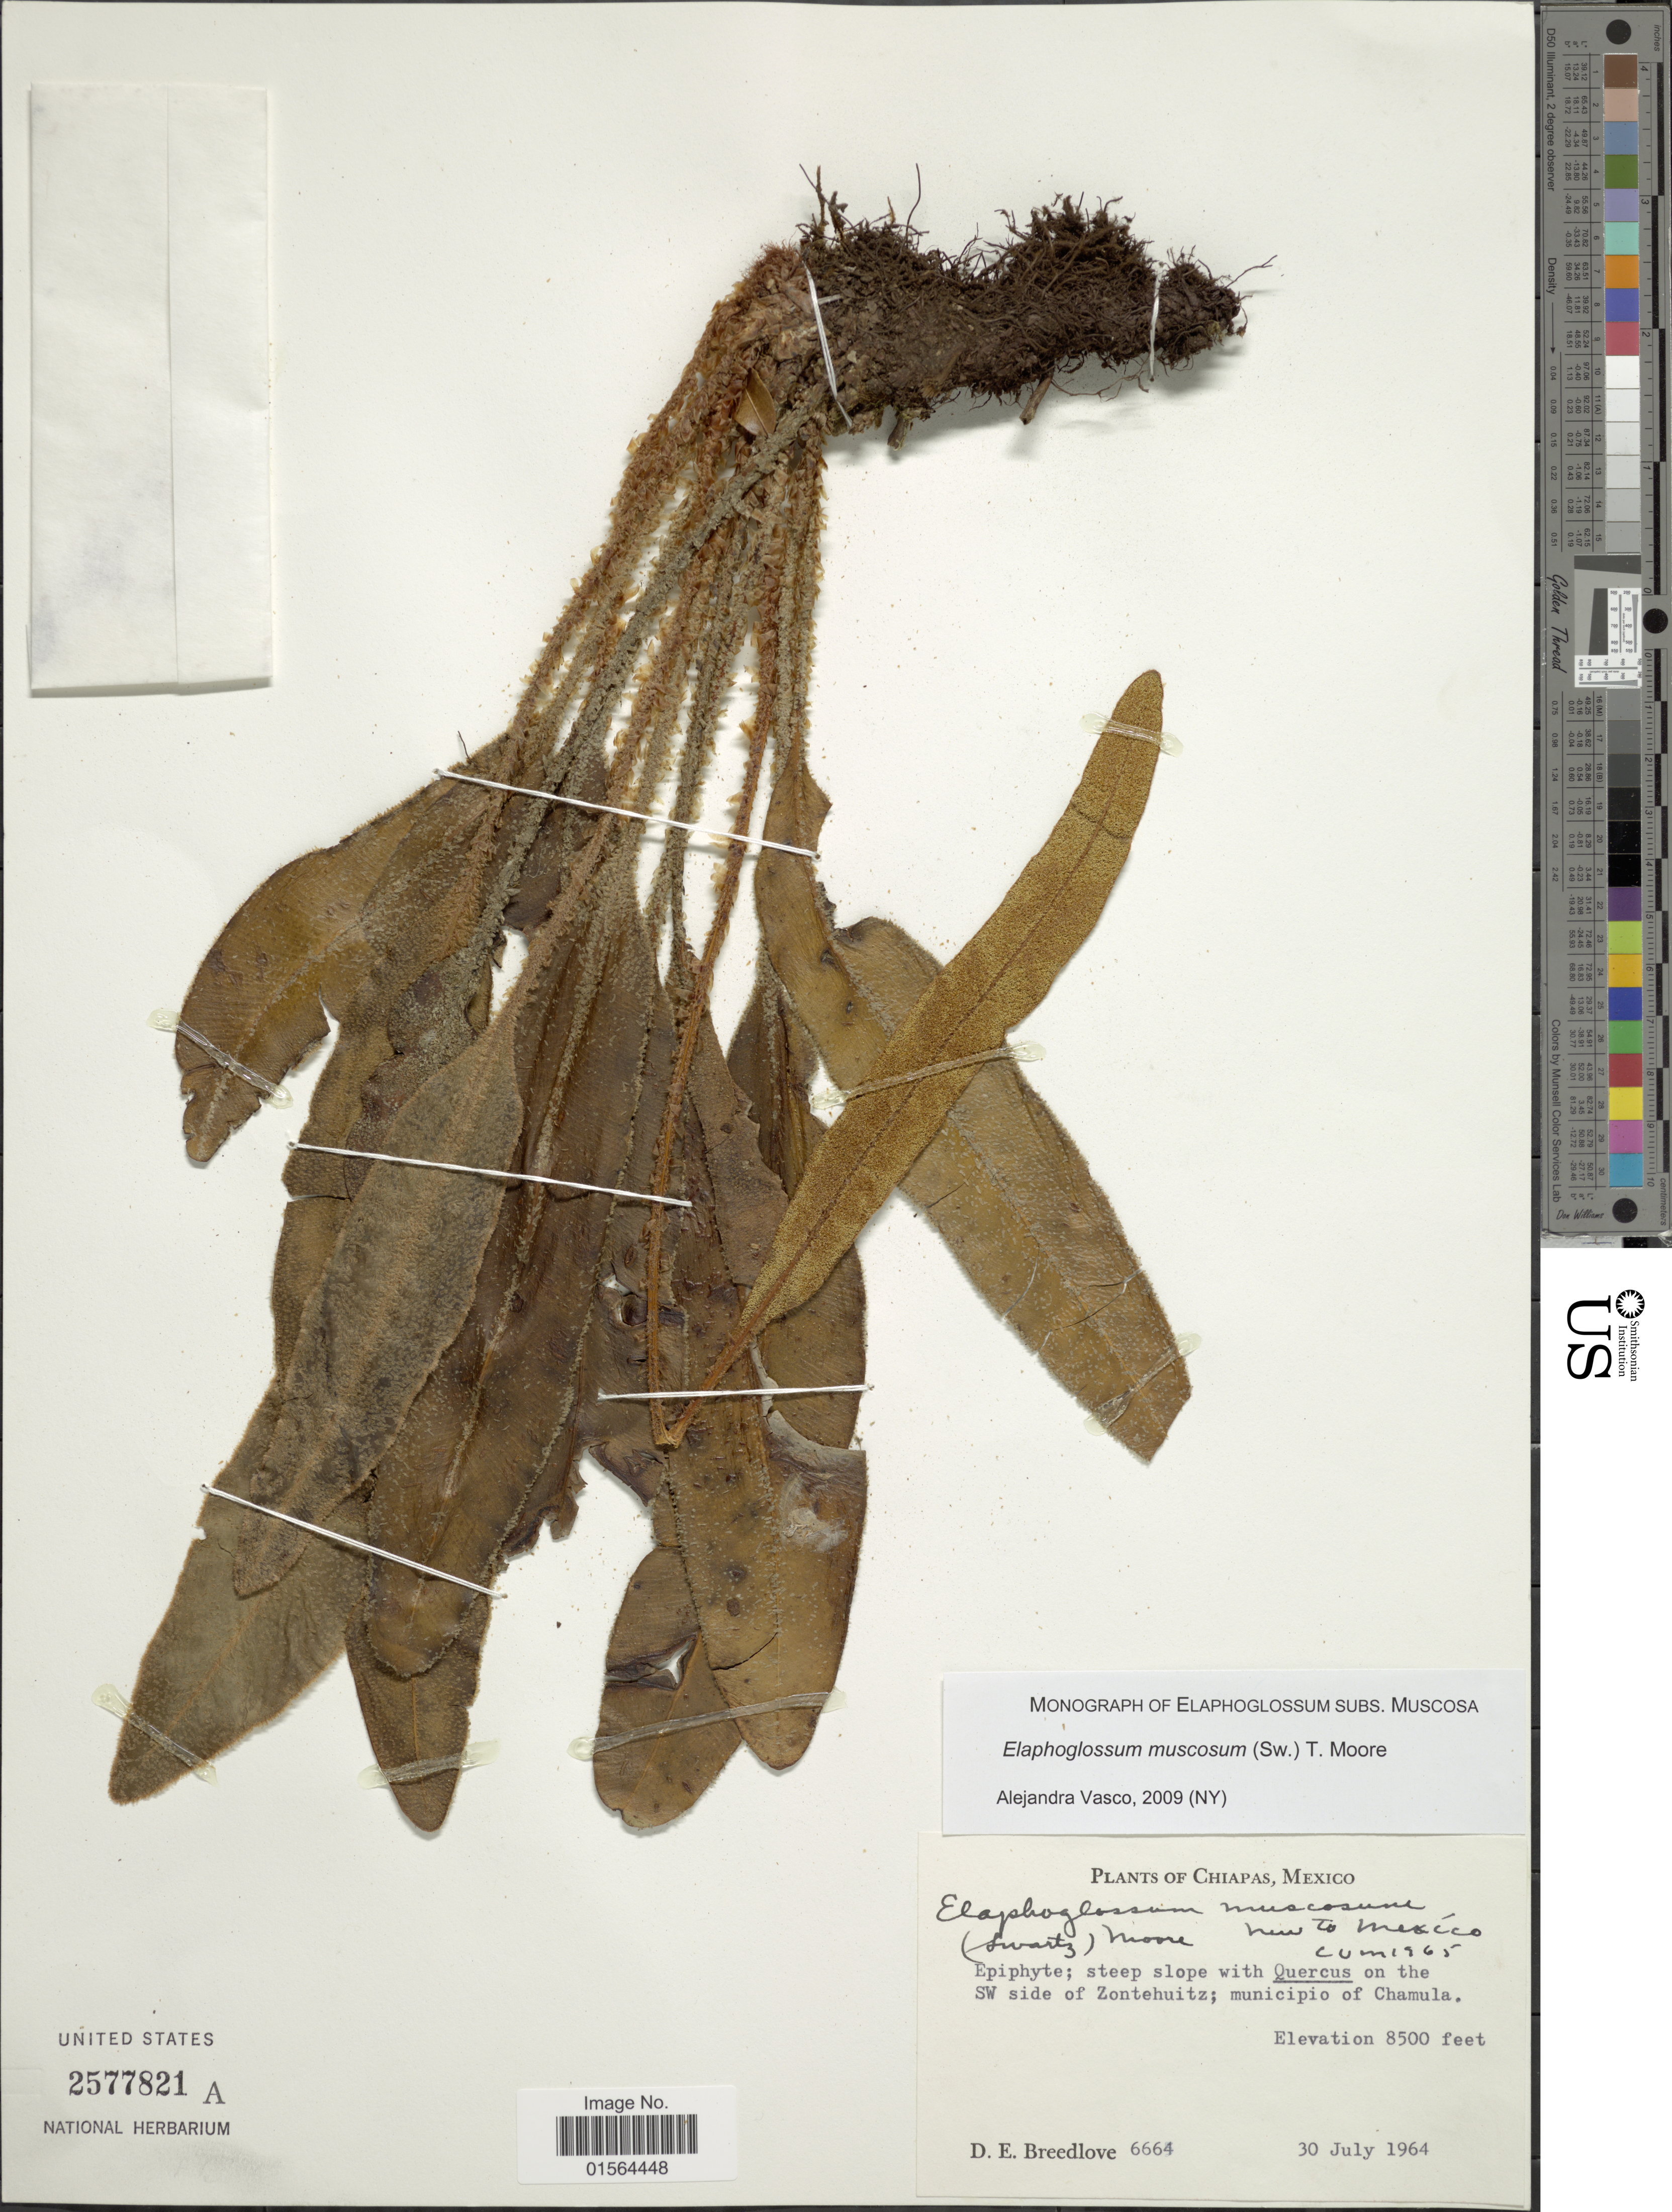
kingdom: Plantae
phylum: Tracheophyta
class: Polypodiopsida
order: Polypodiales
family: Dryopteridaceae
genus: Elaphoglossum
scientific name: Elaphoglossum muscosum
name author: (Sw.) T. Moore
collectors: D. E. Breedlove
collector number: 6664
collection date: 1964-07-30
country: Mexico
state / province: Chiapas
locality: SW side of Zontehuitz; municipio of Chamula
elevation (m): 2591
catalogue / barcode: US 2577821A